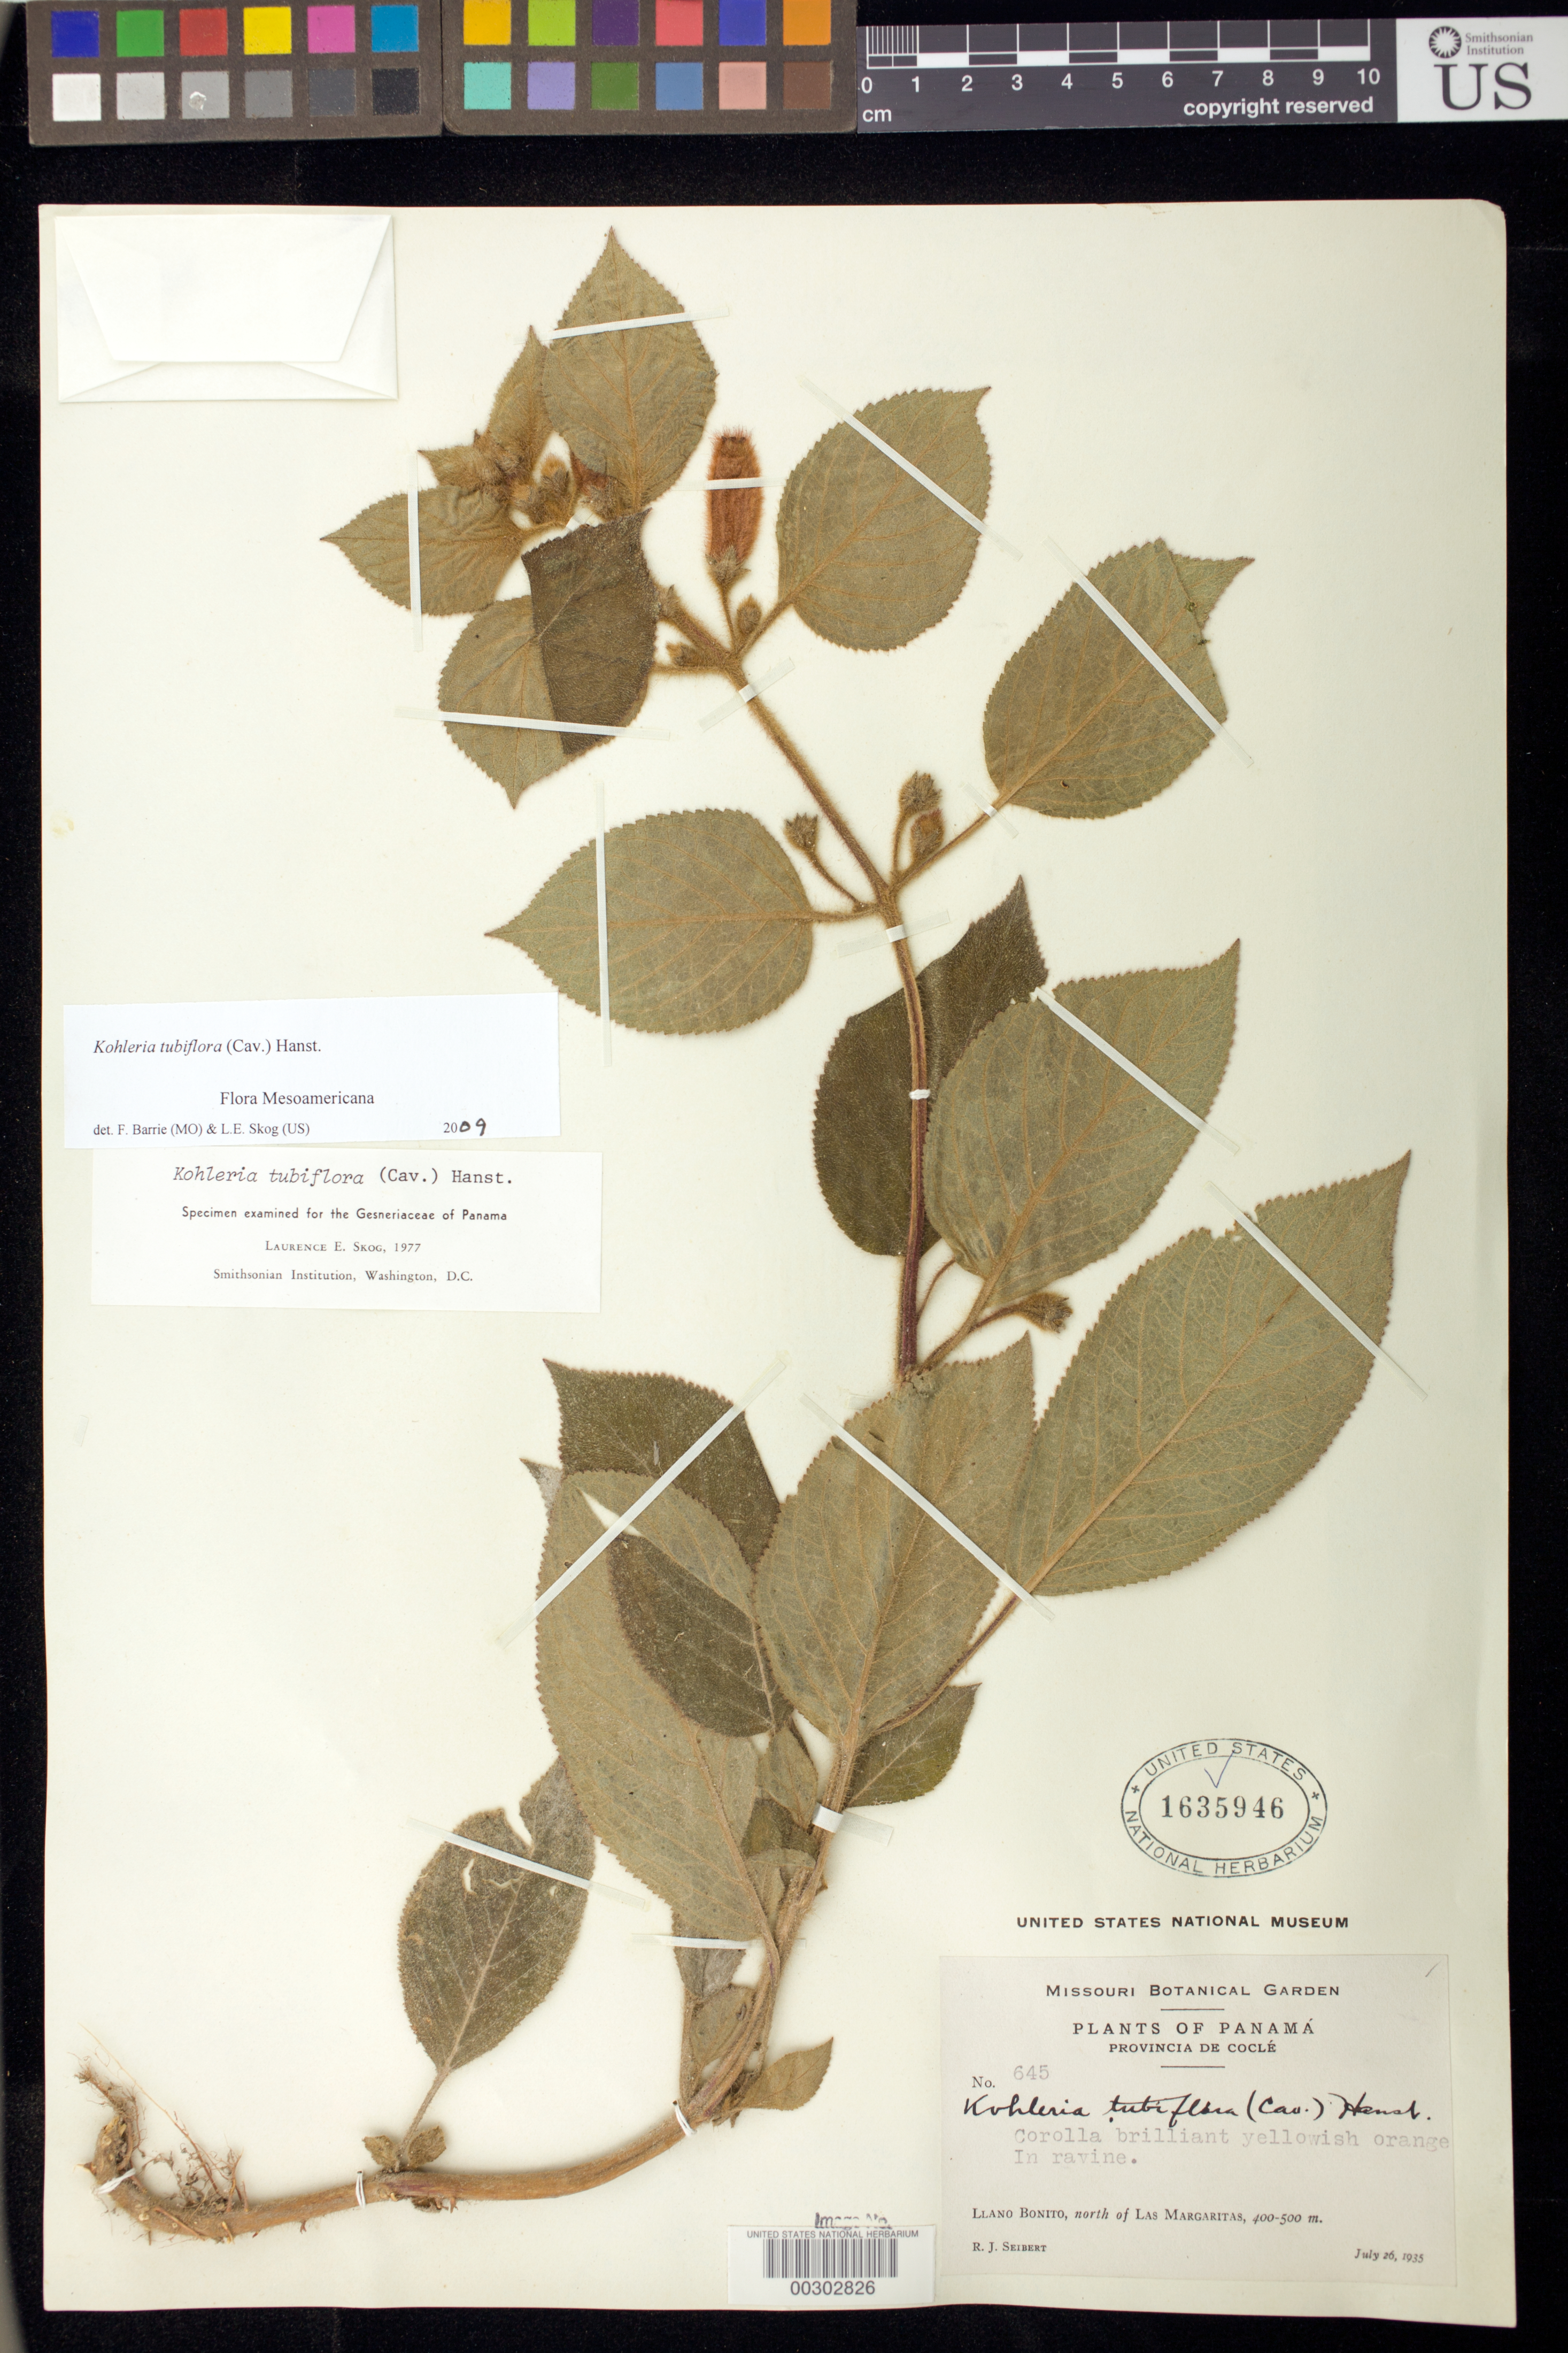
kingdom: Plantae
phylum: Tracheophyta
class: Magnoliopsida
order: Lamiales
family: Gesneriaceae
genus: Kohleria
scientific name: Kohleria tubiflora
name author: (Cav.) Hanst.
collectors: R. J. Seibert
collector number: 645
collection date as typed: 26 Jul 1935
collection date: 1935-07-26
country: Panama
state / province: Coclé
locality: Llano Bonito, N of Las Margaritas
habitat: In ravine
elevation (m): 400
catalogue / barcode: US 1635946